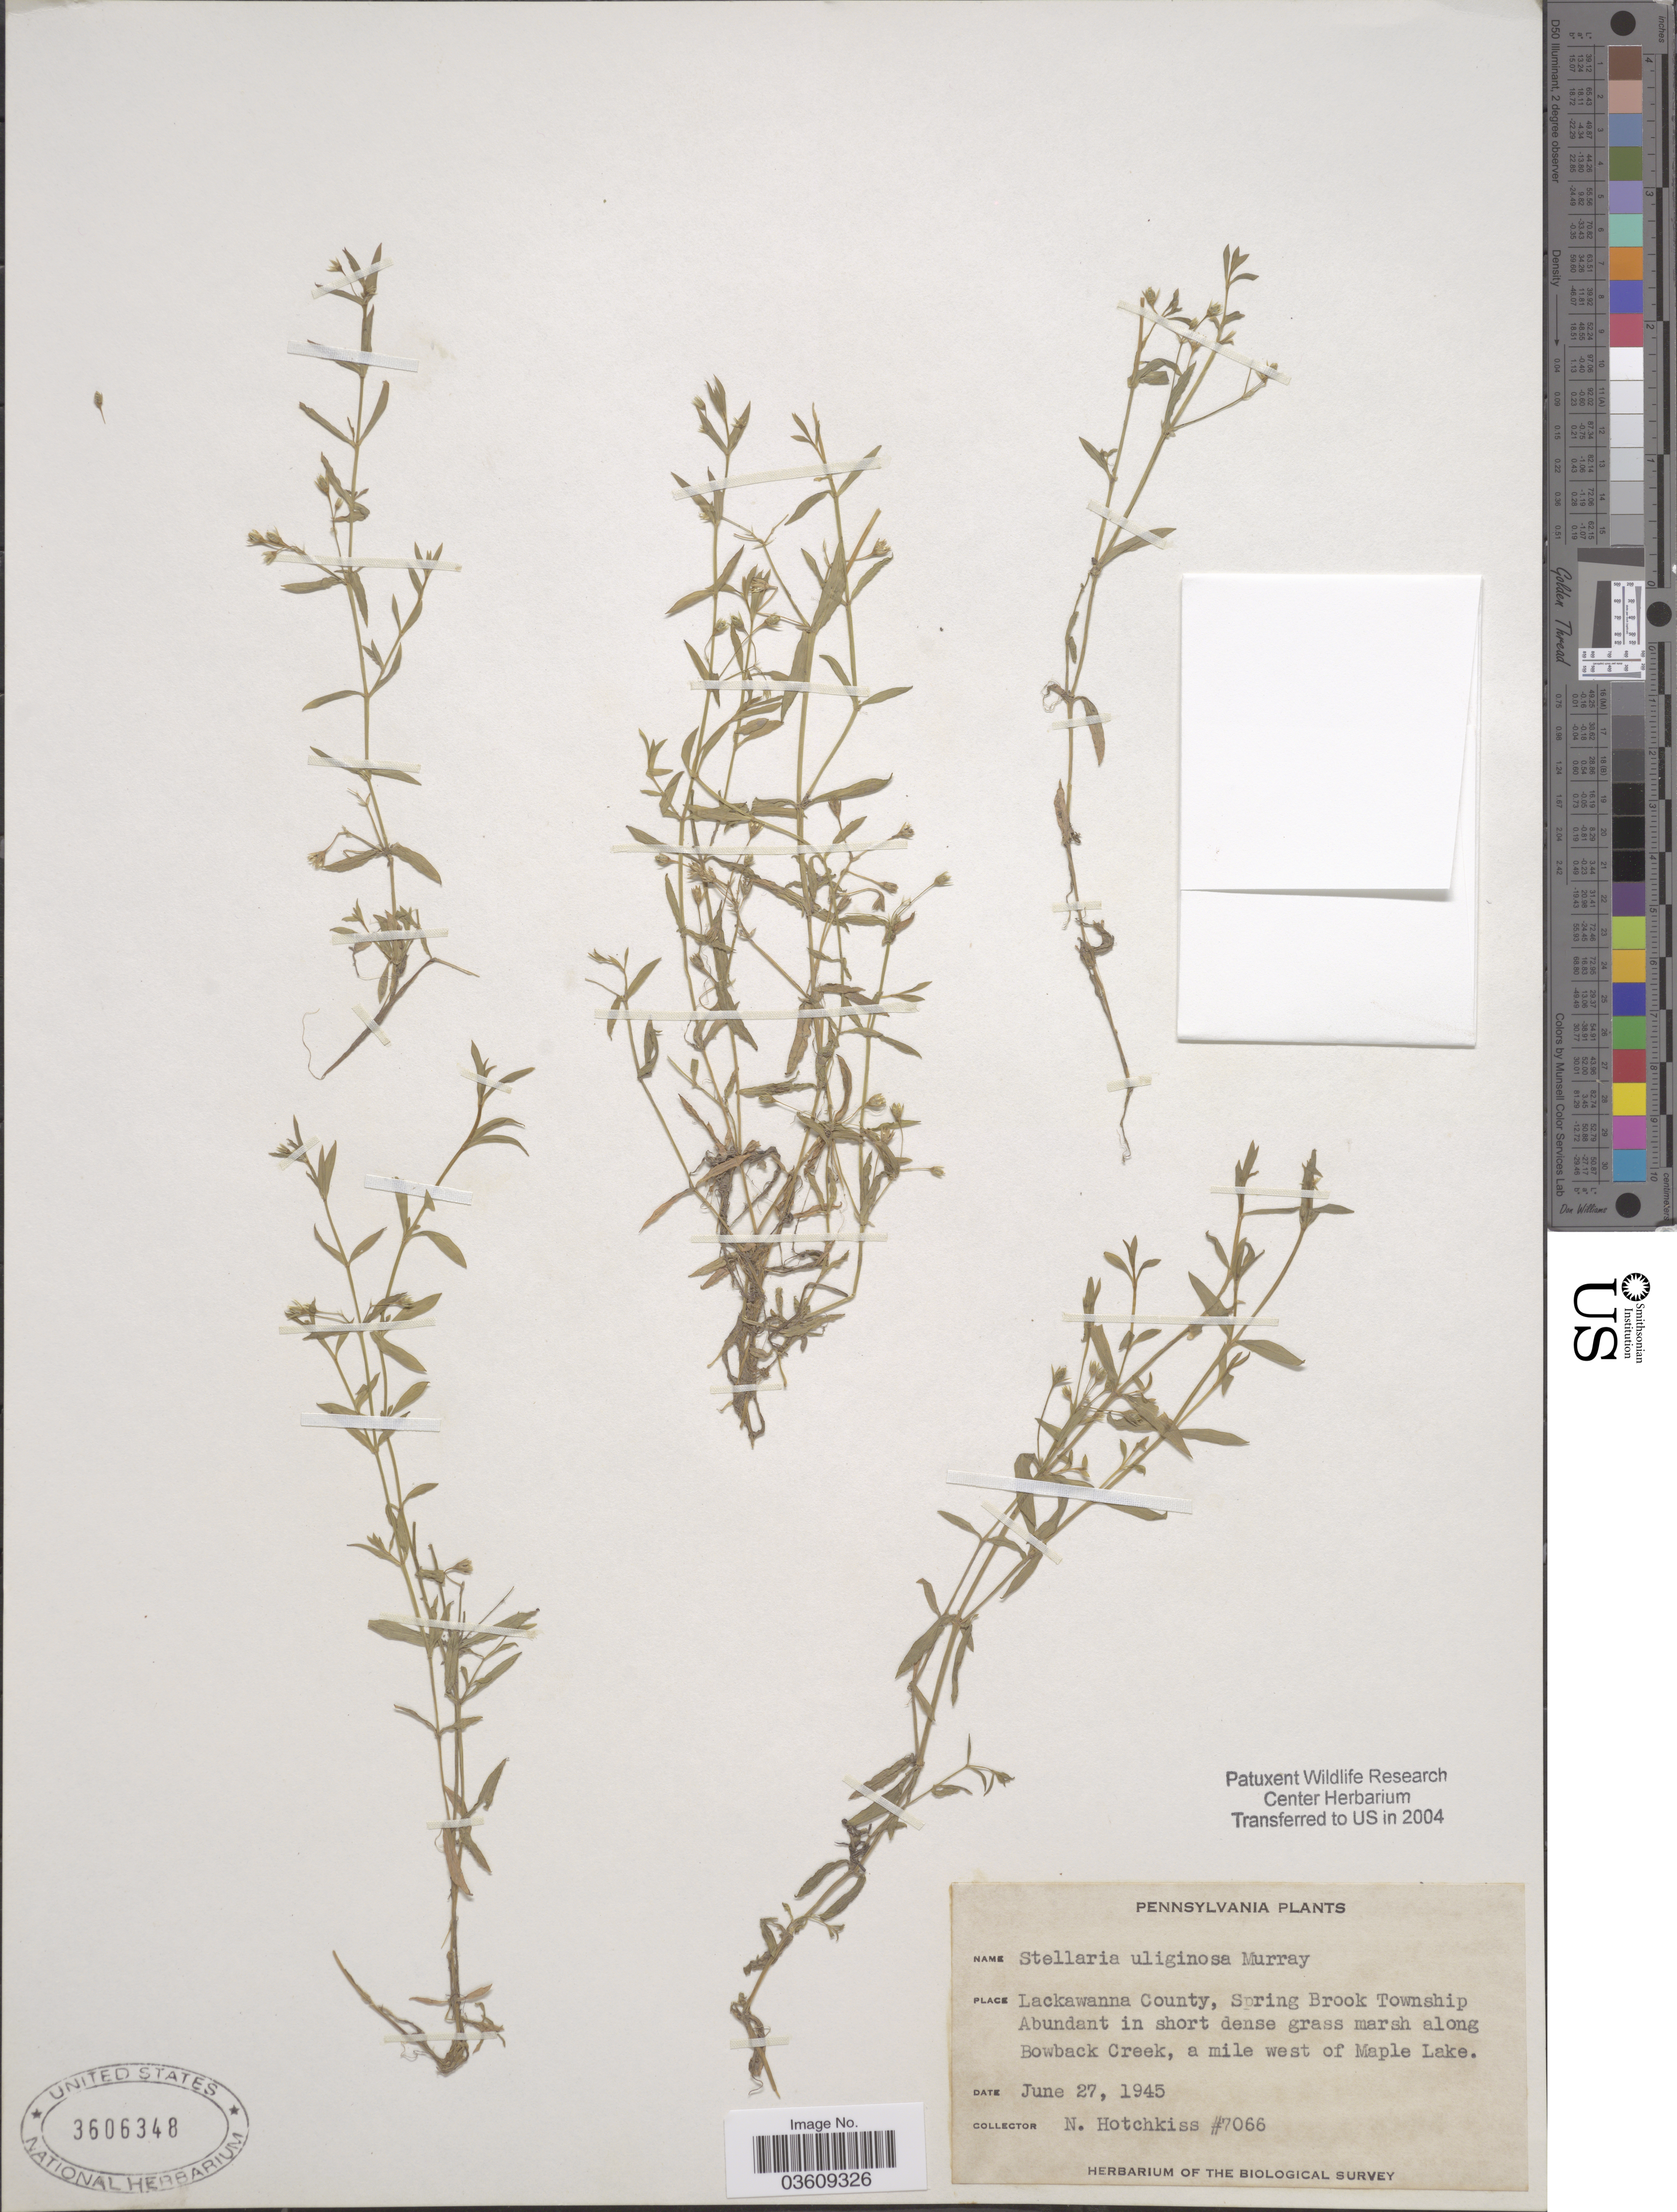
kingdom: Plantae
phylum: Tracheophyta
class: Magnoliopsida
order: Caryophyllales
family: Caryophyllaceae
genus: Stellaria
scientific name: Stellaria uliginosa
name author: Murray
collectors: N. Hotchkiss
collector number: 7066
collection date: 1945-06-27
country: United States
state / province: Pennsylvania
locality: Lackawanna County, Spring Brook Township. Along Bowback Creek, a mile west of Maple Lake.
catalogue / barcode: US 3606348